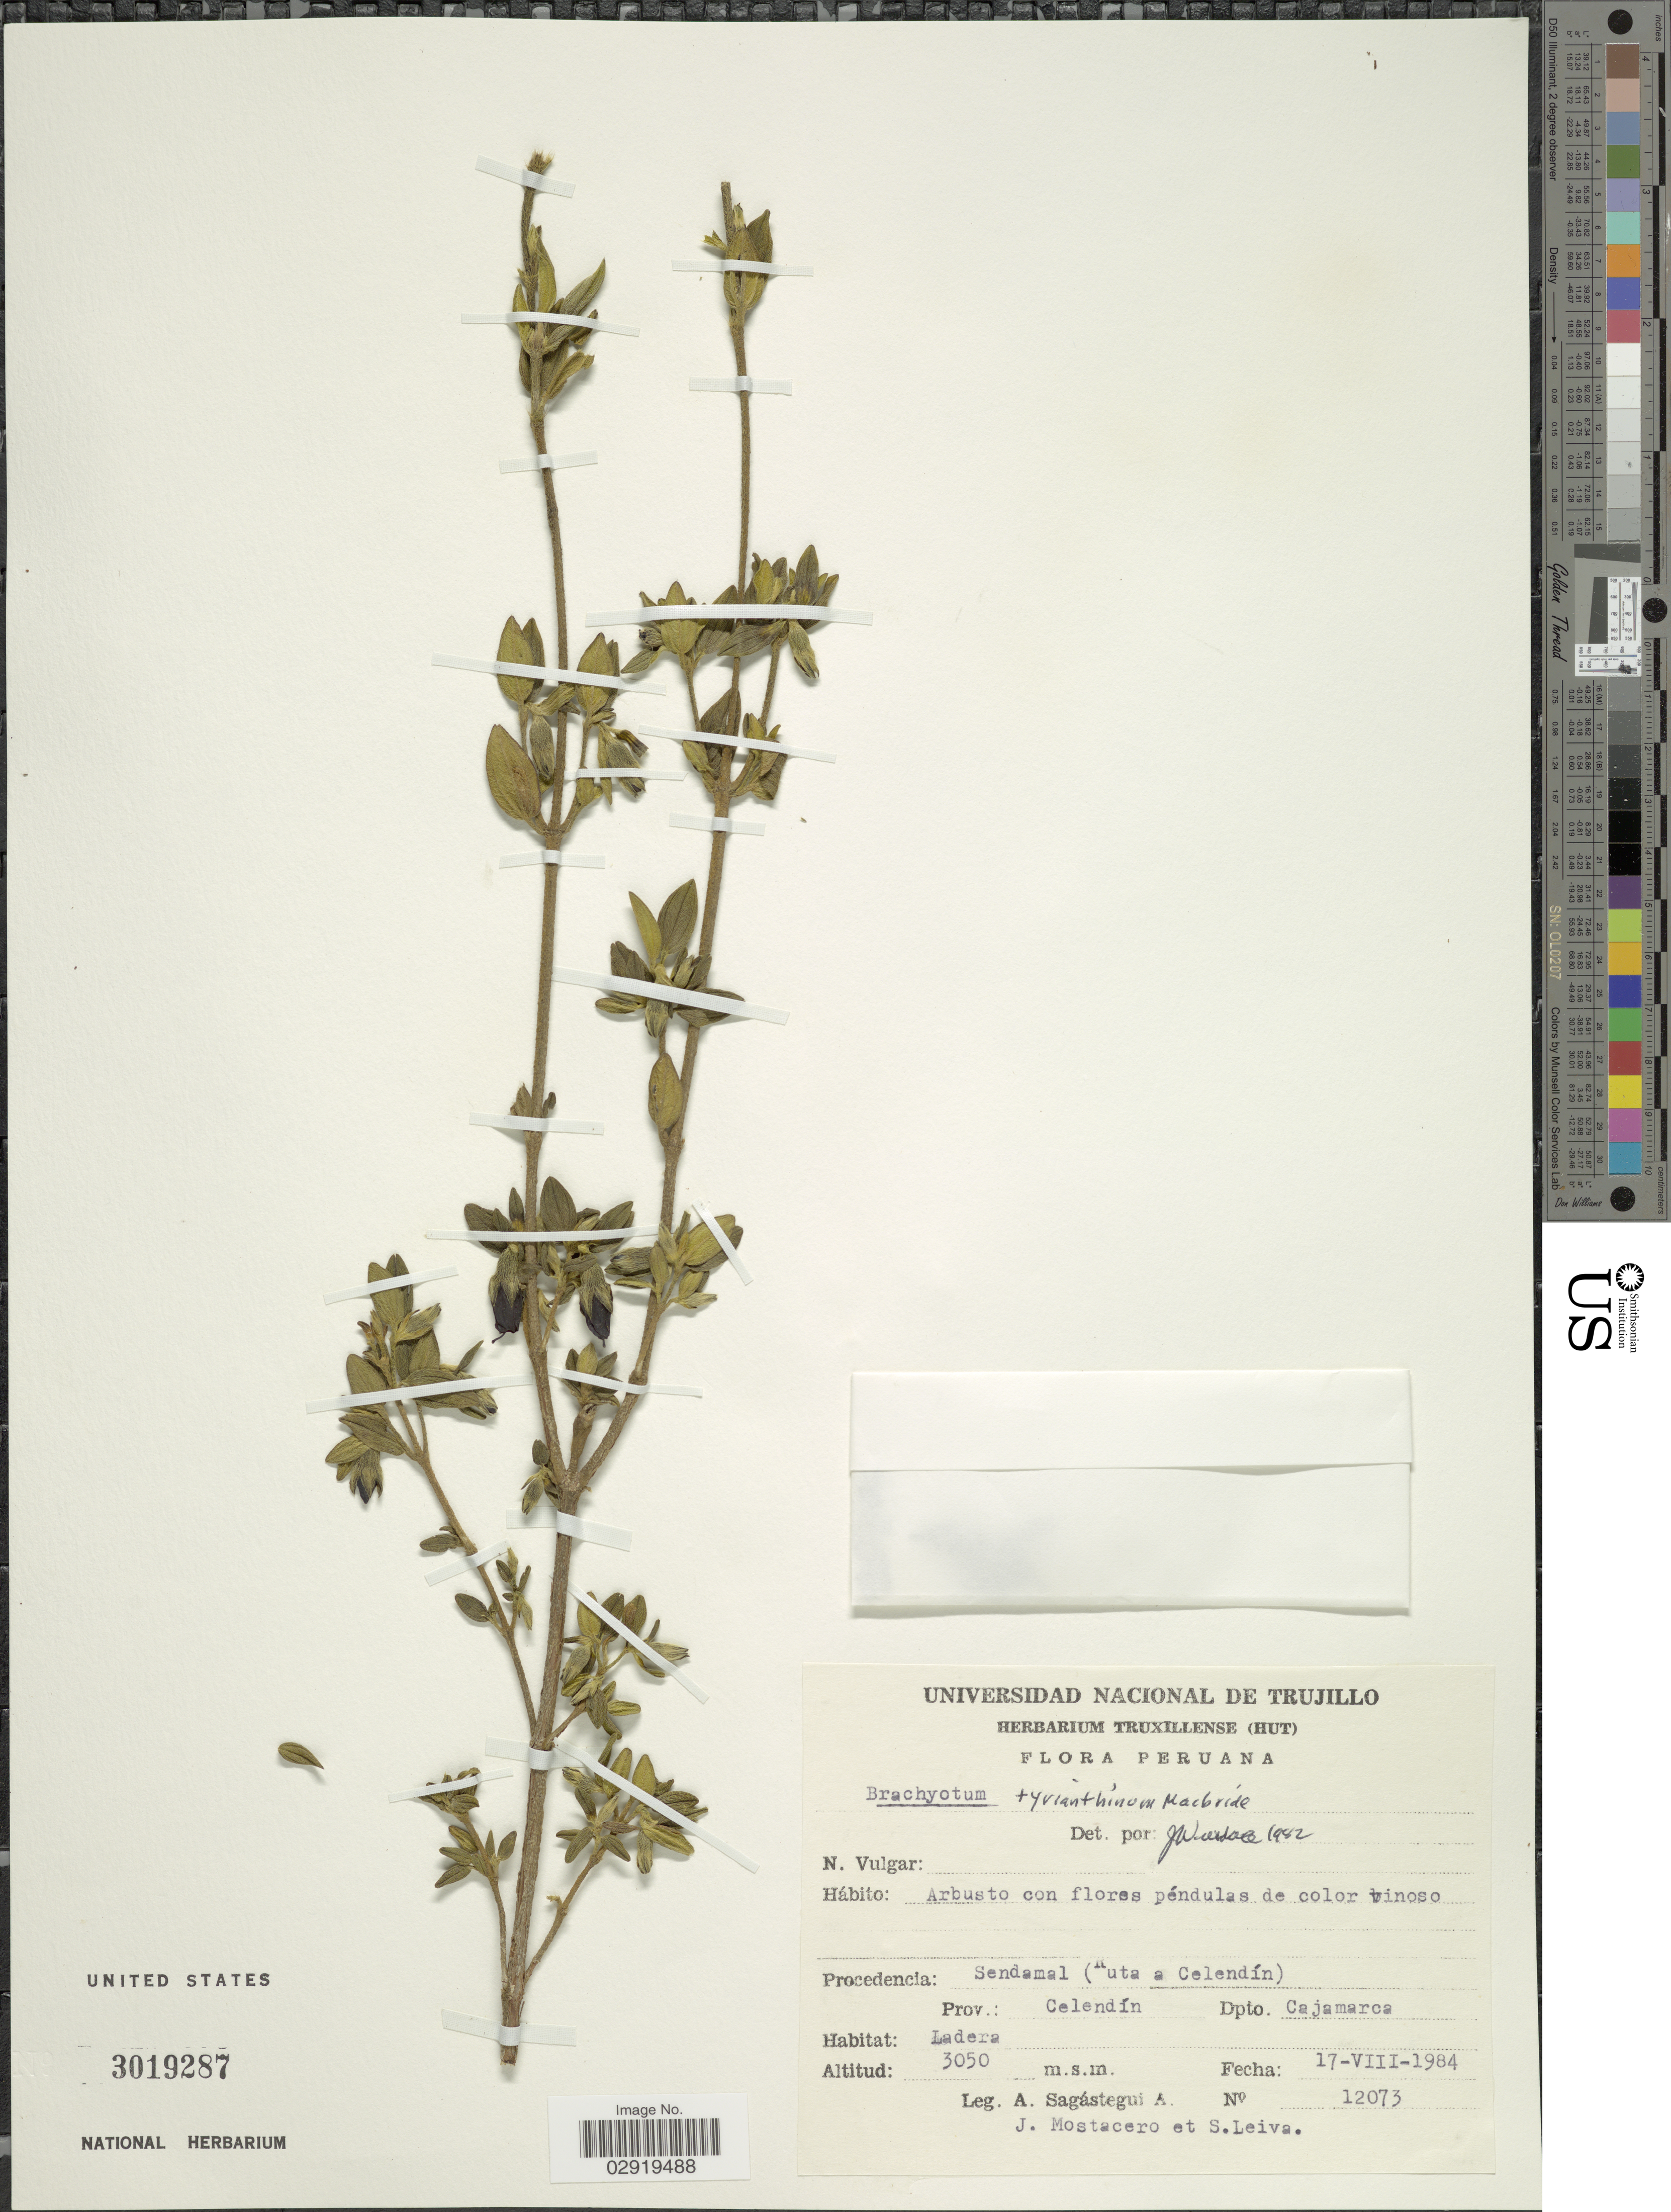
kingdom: Plantae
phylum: Tracheophyta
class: Magnoliopsida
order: Myrtales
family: Melastomataceae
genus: Brachyotum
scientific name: Brachyotum tyrianthinum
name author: J.F. Macbr.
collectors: A. Sagástegui A., J. Mostacero & S. Leiva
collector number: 12073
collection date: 1984-08-17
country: Peru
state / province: Cajamarca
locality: Procedencia: Sendamal (Ruta a Celendín). Prov.: Celendín. Dpto. Cajamarca.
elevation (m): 3050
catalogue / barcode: US 3019287